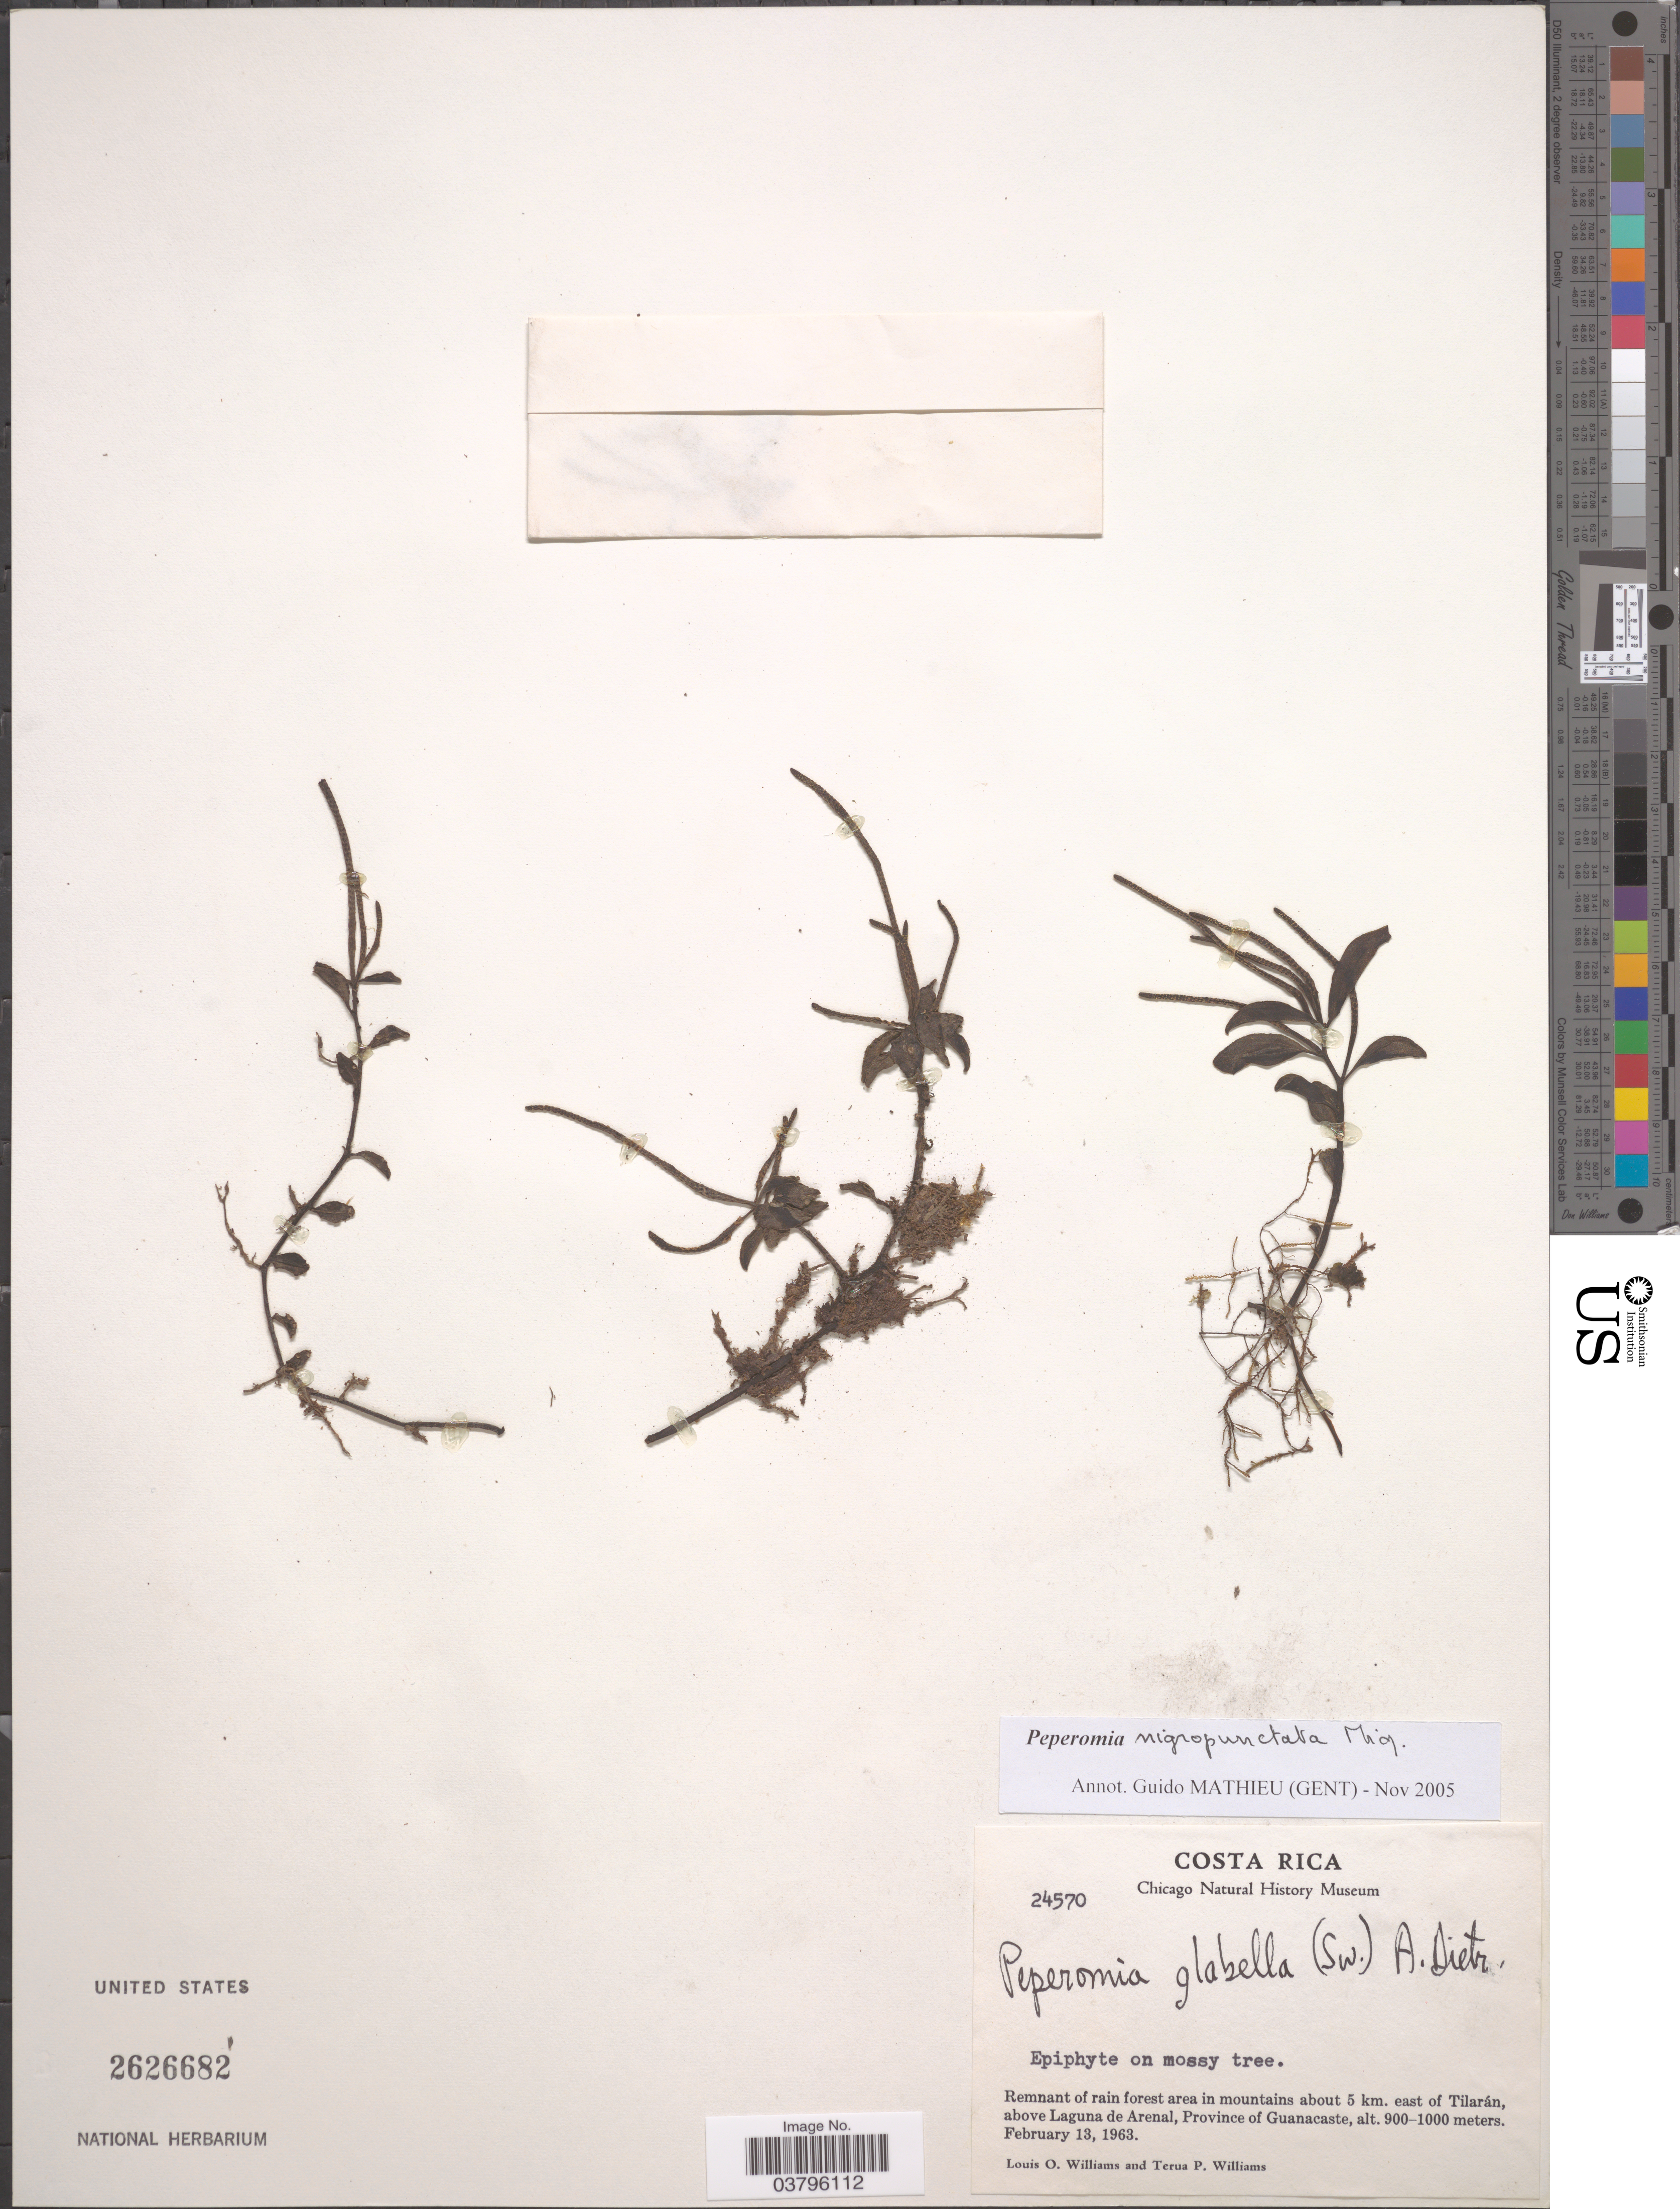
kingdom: Plantae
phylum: Tracheophyta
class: Magnoliopsida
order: Piperales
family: Piperaceae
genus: Peperomia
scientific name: Peperomia nigropunctata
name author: Miq.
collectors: L. O. Williams & T. Williams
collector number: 24570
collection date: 1963-02-13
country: Costa Rica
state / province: Guanacaste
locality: About 5 km. east of Tilarán, above Laguna de Arenal.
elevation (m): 900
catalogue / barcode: US 2626682